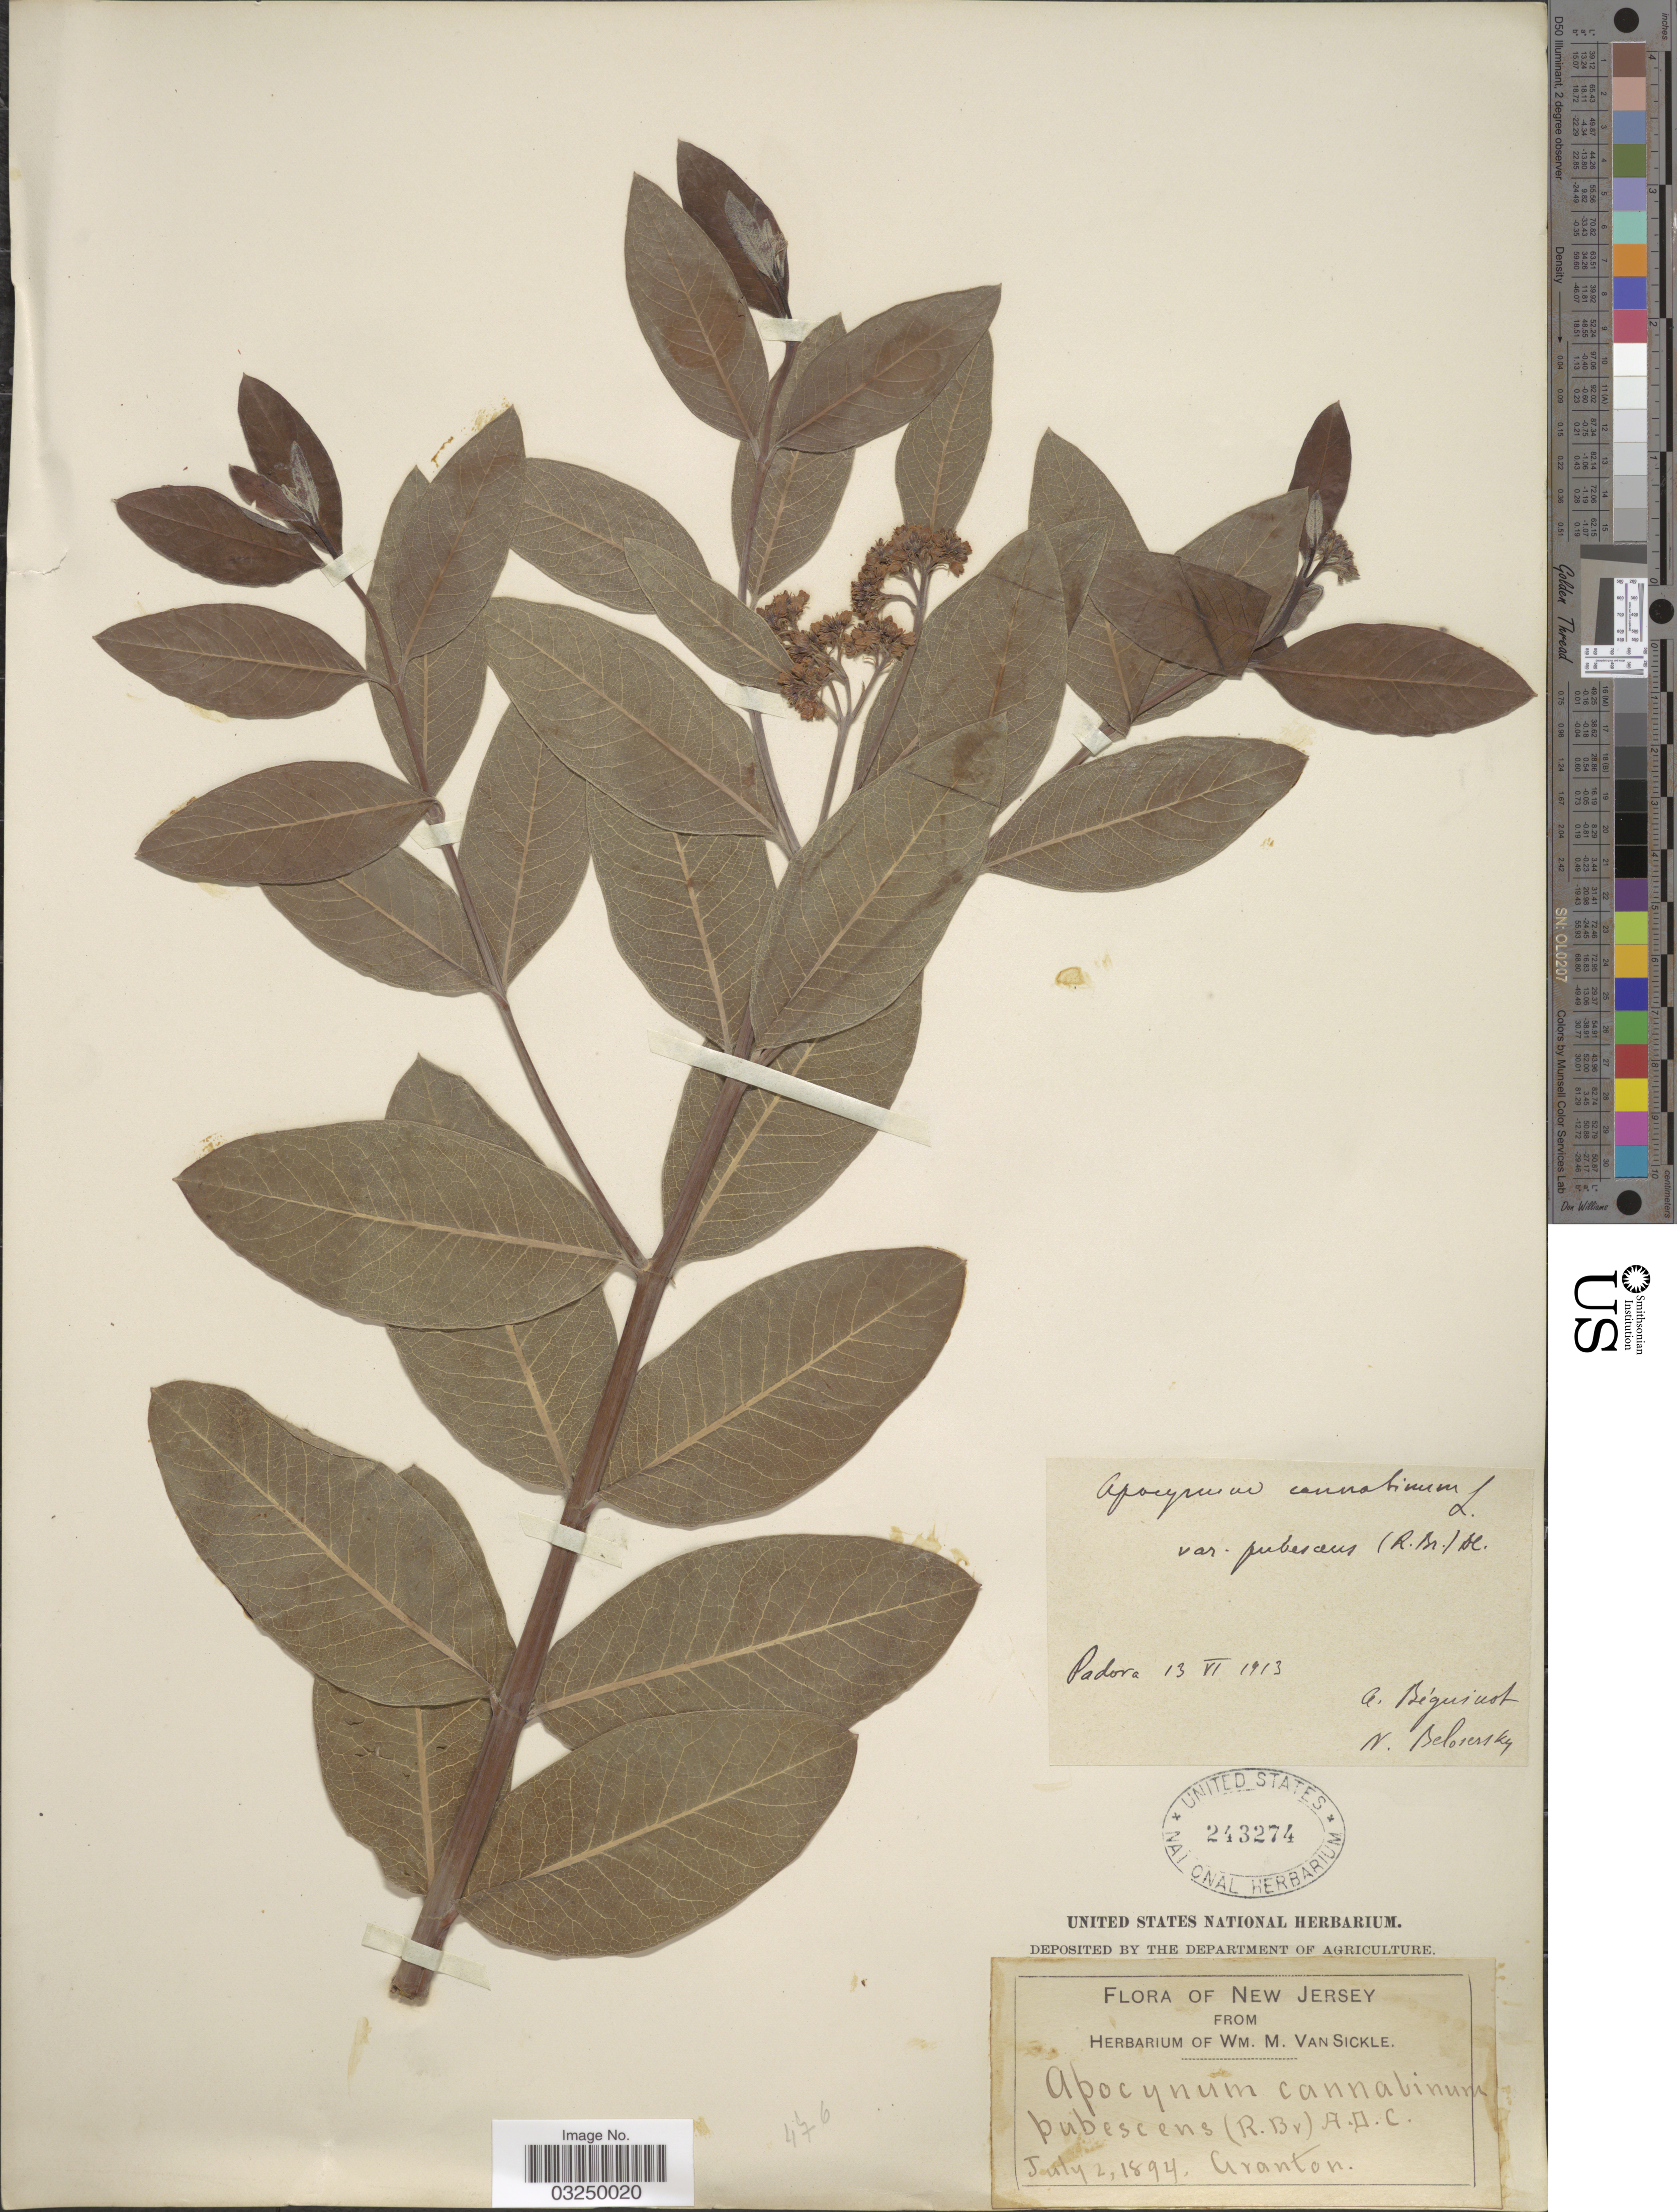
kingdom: Plantae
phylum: Tracheophyta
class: Magnoliopsida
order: Gentianales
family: Apocynaceae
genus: Apocynum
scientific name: Apocynum pubescens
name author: Mitch. ex R. Br.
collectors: ex herb. Wm. M. Van Sickle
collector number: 476?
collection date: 1894-07-02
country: United States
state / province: New Jersey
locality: Granton.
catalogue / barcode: US 243274